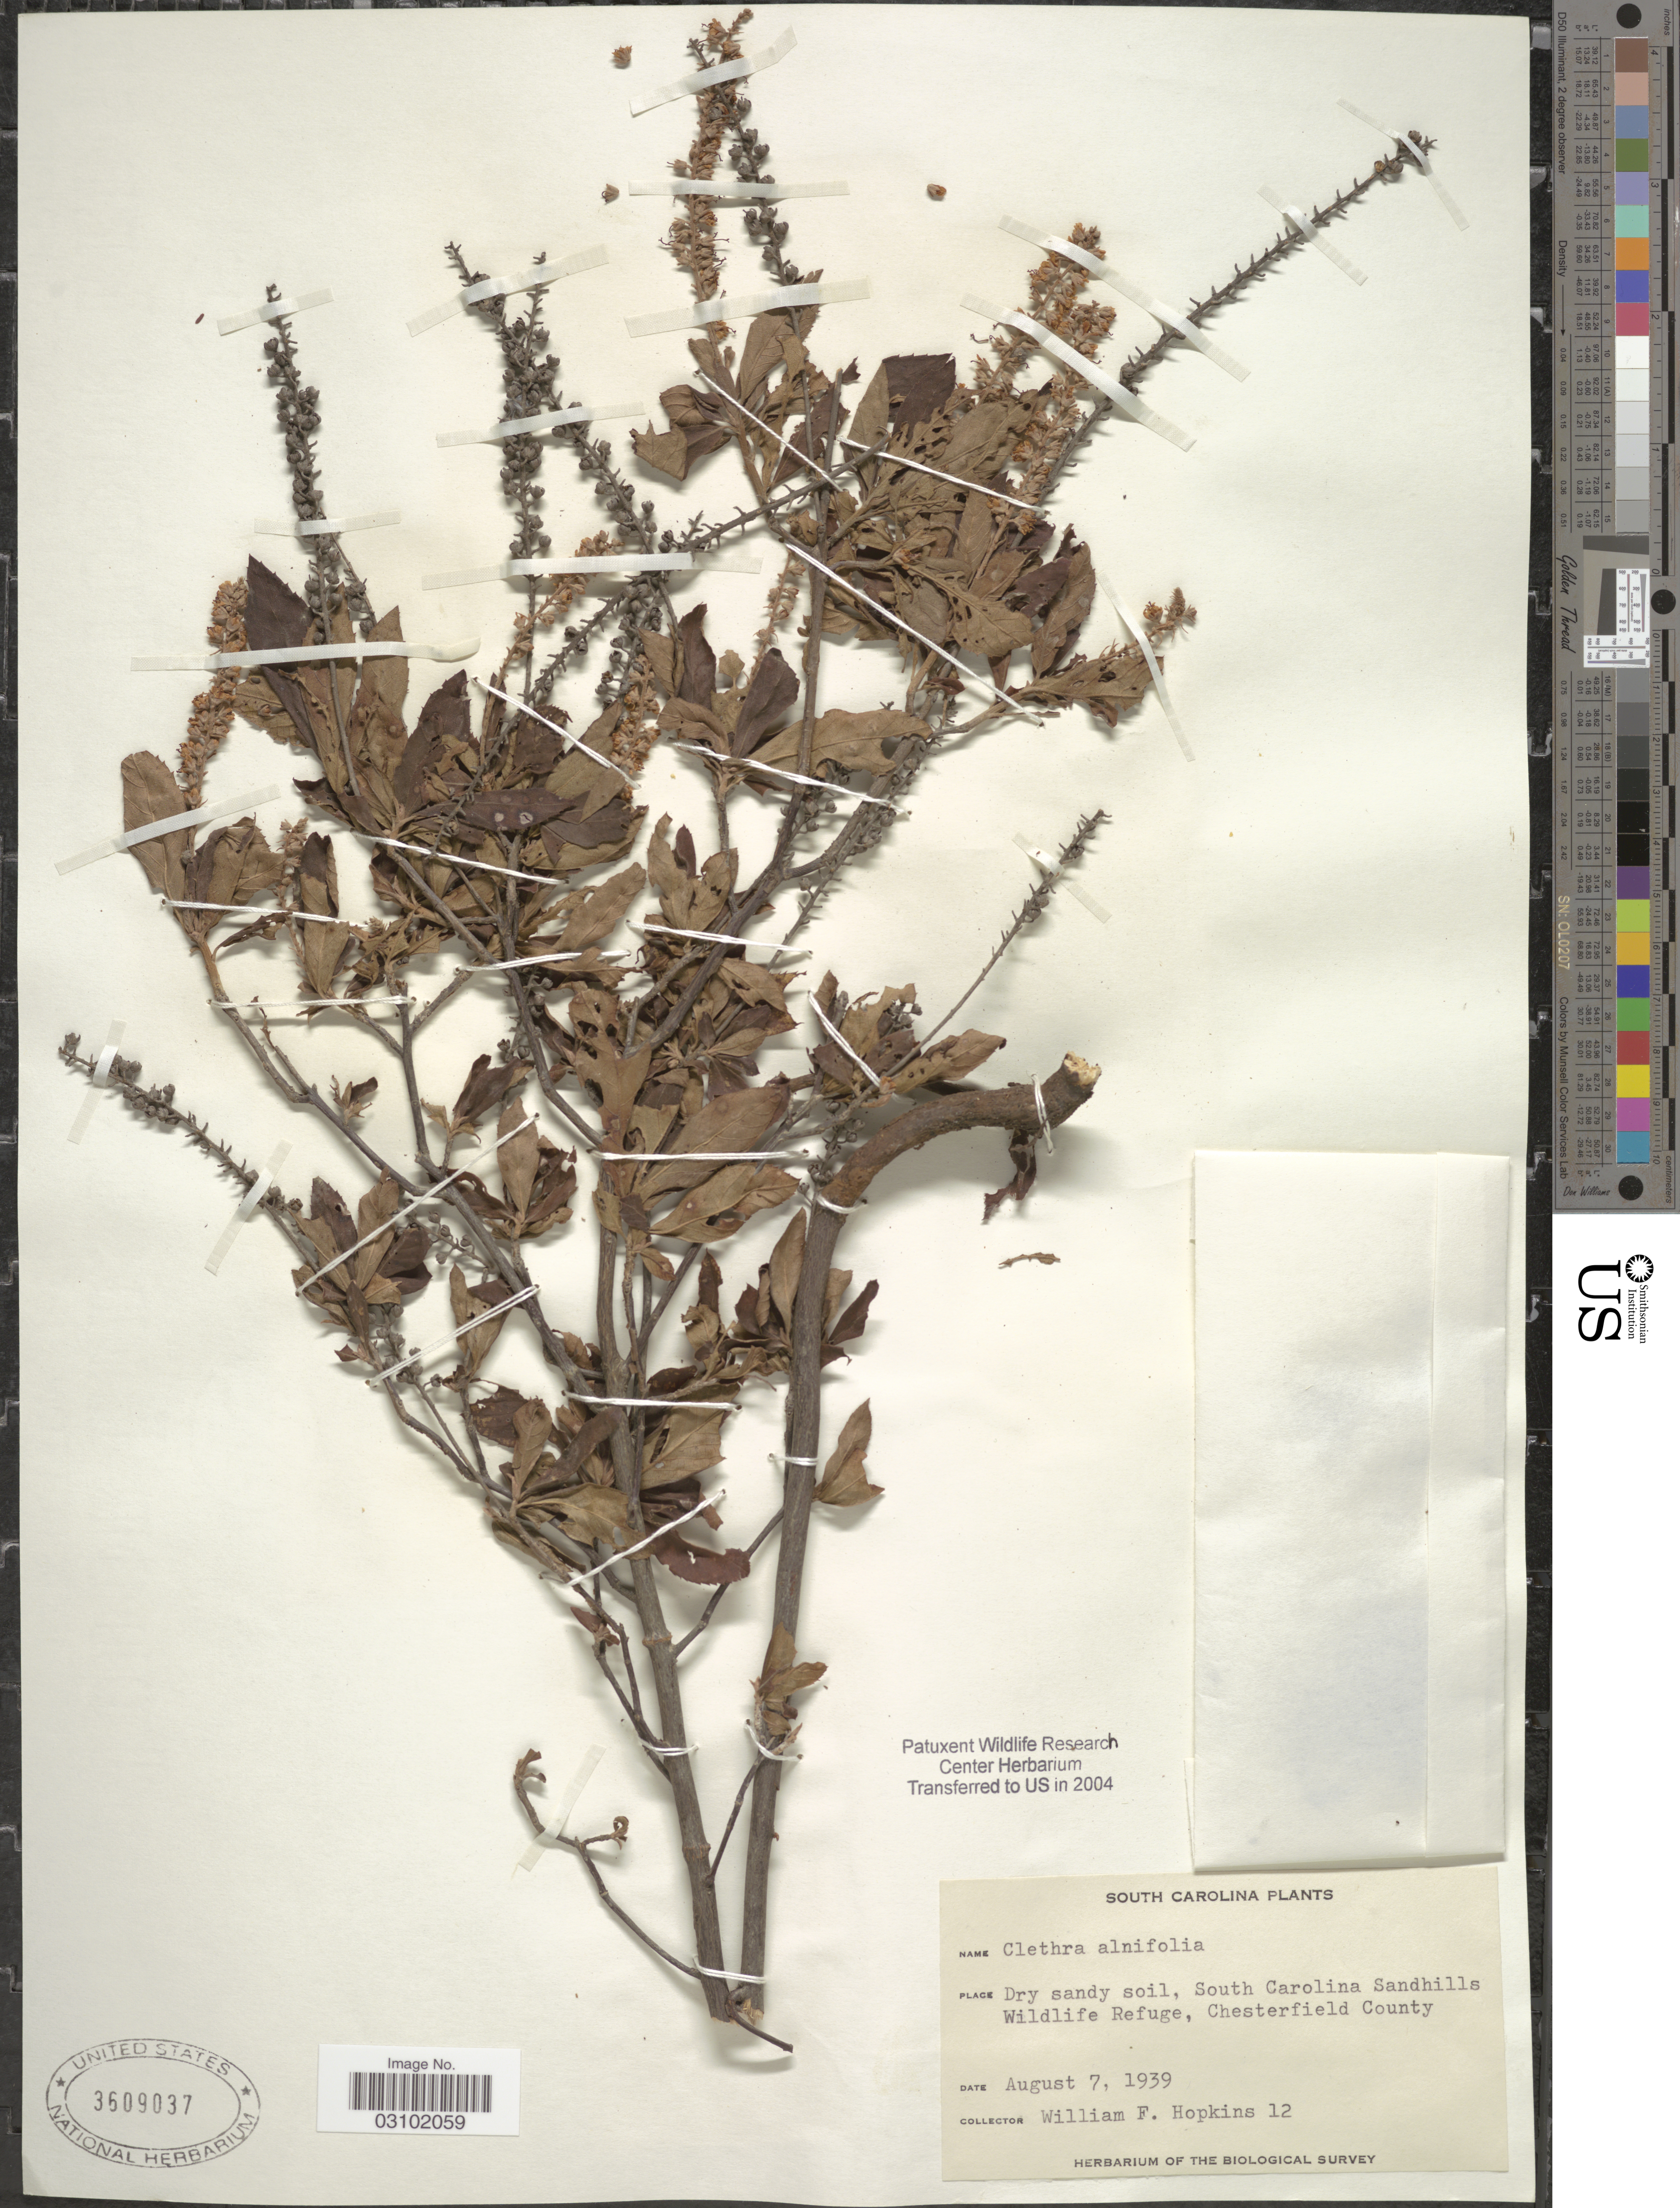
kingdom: Plantae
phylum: Tracheophyta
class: Magnoliopsida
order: Ericales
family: Clethraceae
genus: Clethra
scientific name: Clethra alnifolia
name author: L.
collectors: W. Hopkins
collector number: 12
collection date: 1939-08-07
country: United States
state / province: South Carolina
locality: Dry sandy soil, South Carolina Sandhills Wildlife Refuge, Chesterfield County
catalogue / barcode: US 3609037